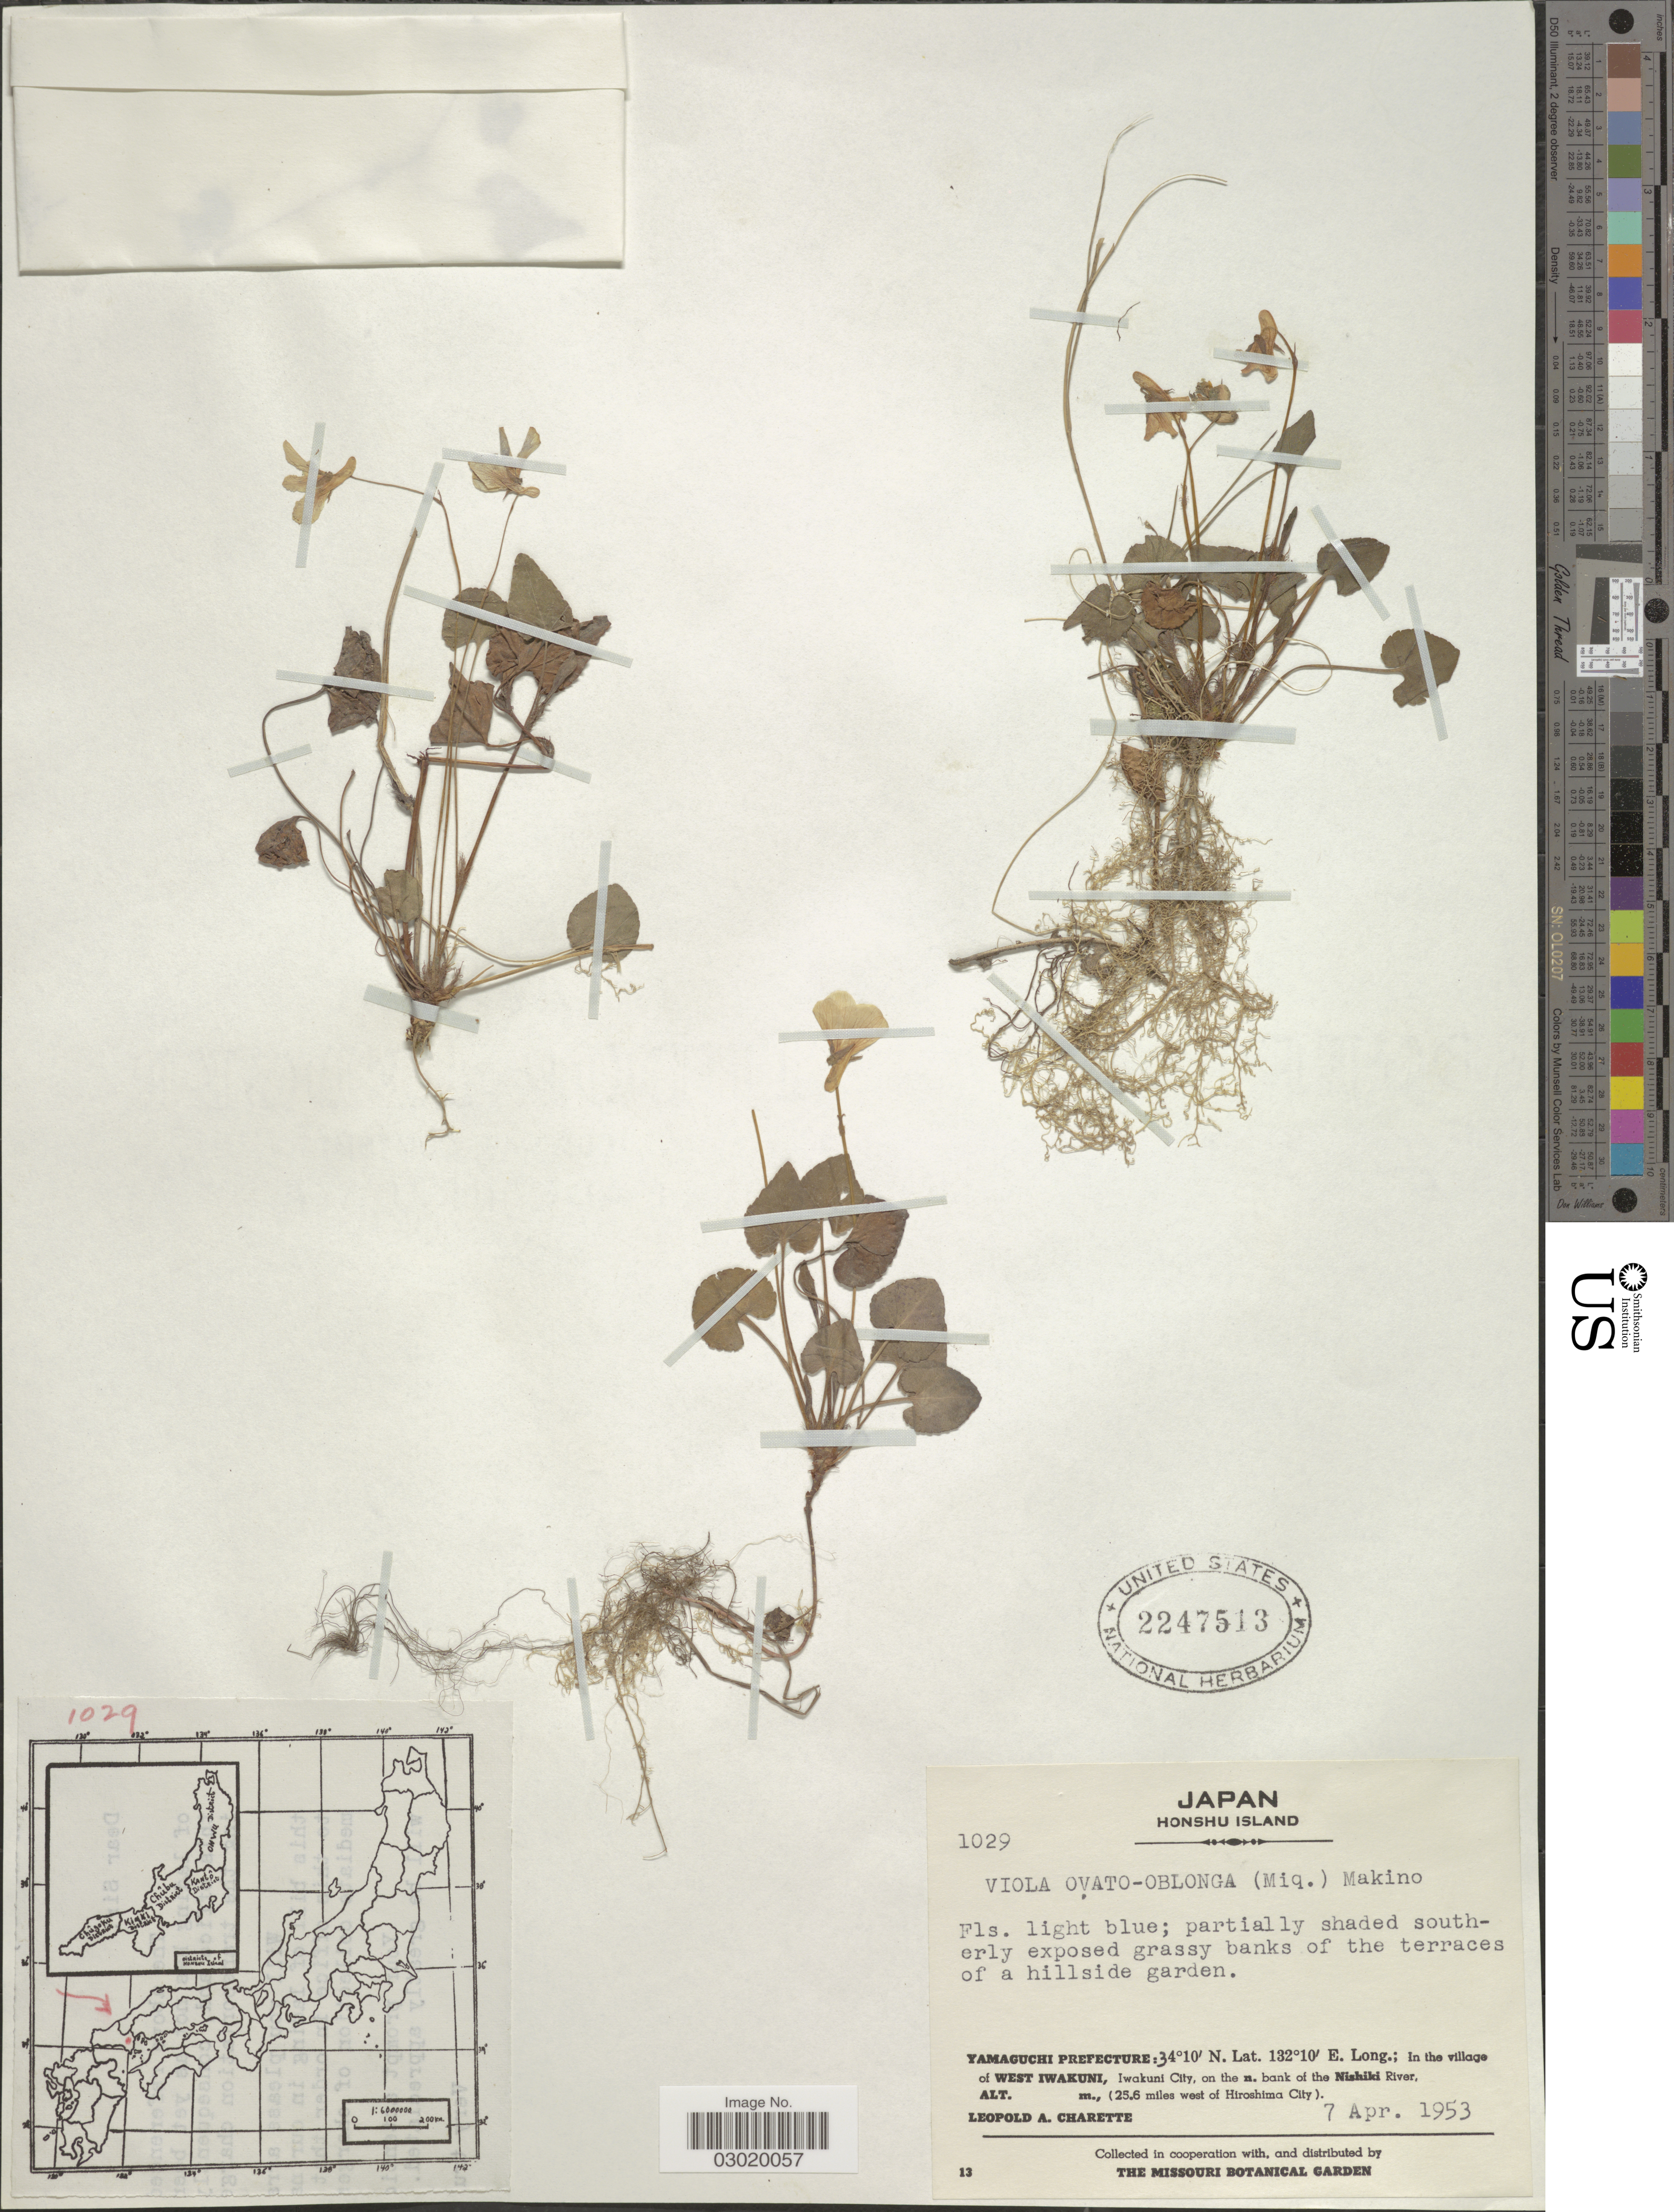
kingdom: Plantae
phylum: Tracheophyta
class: Magnoliopsida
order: Malpighiales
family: Violaceae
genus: Viola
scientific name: Viola ovato-oblonga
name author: Makino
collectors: L. A. Charette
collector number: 1029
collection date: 1953-04-07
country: Japan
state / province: Yamaguti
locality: Honshu Island. Yamaguchi Prefecture; In the village of West Iwakuni, Iwakuni City, on the n. bank of the Nishiki River, (25.6 miles west of Hiroshima City).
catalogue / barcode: US 2247513